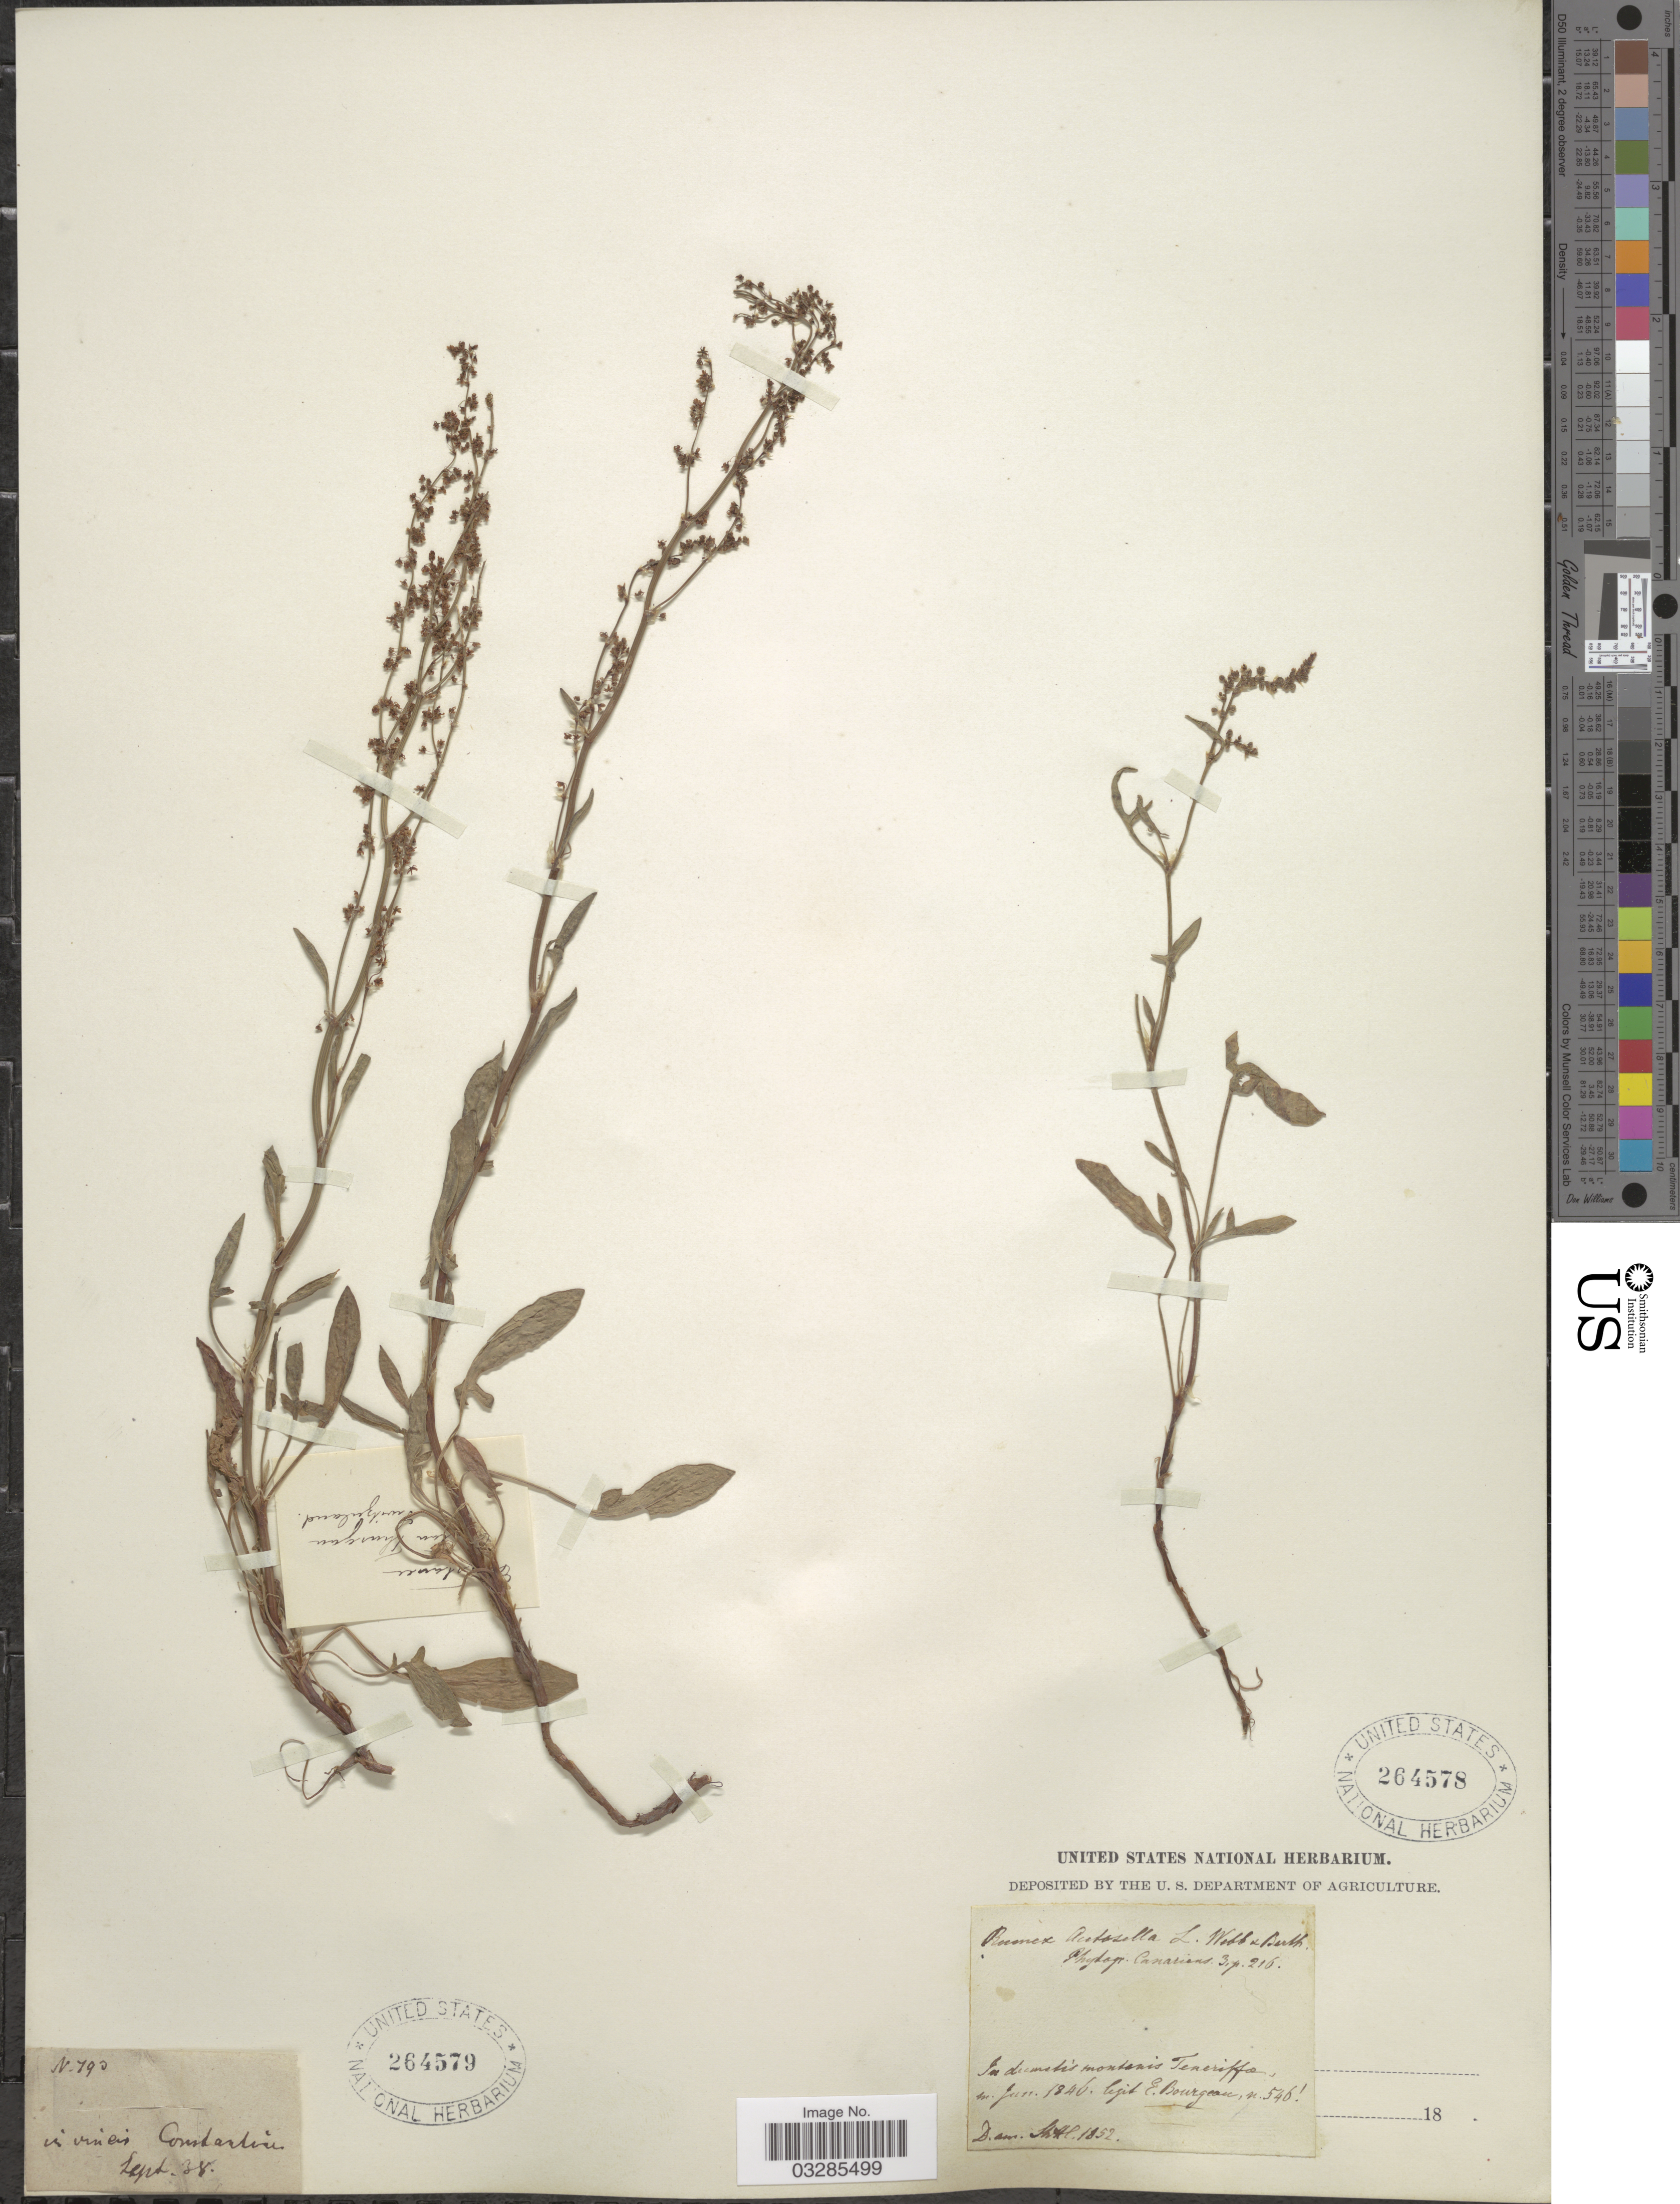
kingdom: Plantae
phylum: Tracheophyta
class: Magnoliopsida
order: Caryophyllales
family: Polygonaceae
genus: Rumex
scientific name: Rumex acetosella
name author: L.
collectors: E. Bourgeau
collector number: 546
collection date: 1846-06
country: Spain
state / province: Canarias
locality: Montanis Teneriffa.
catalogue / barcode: US 264578-2